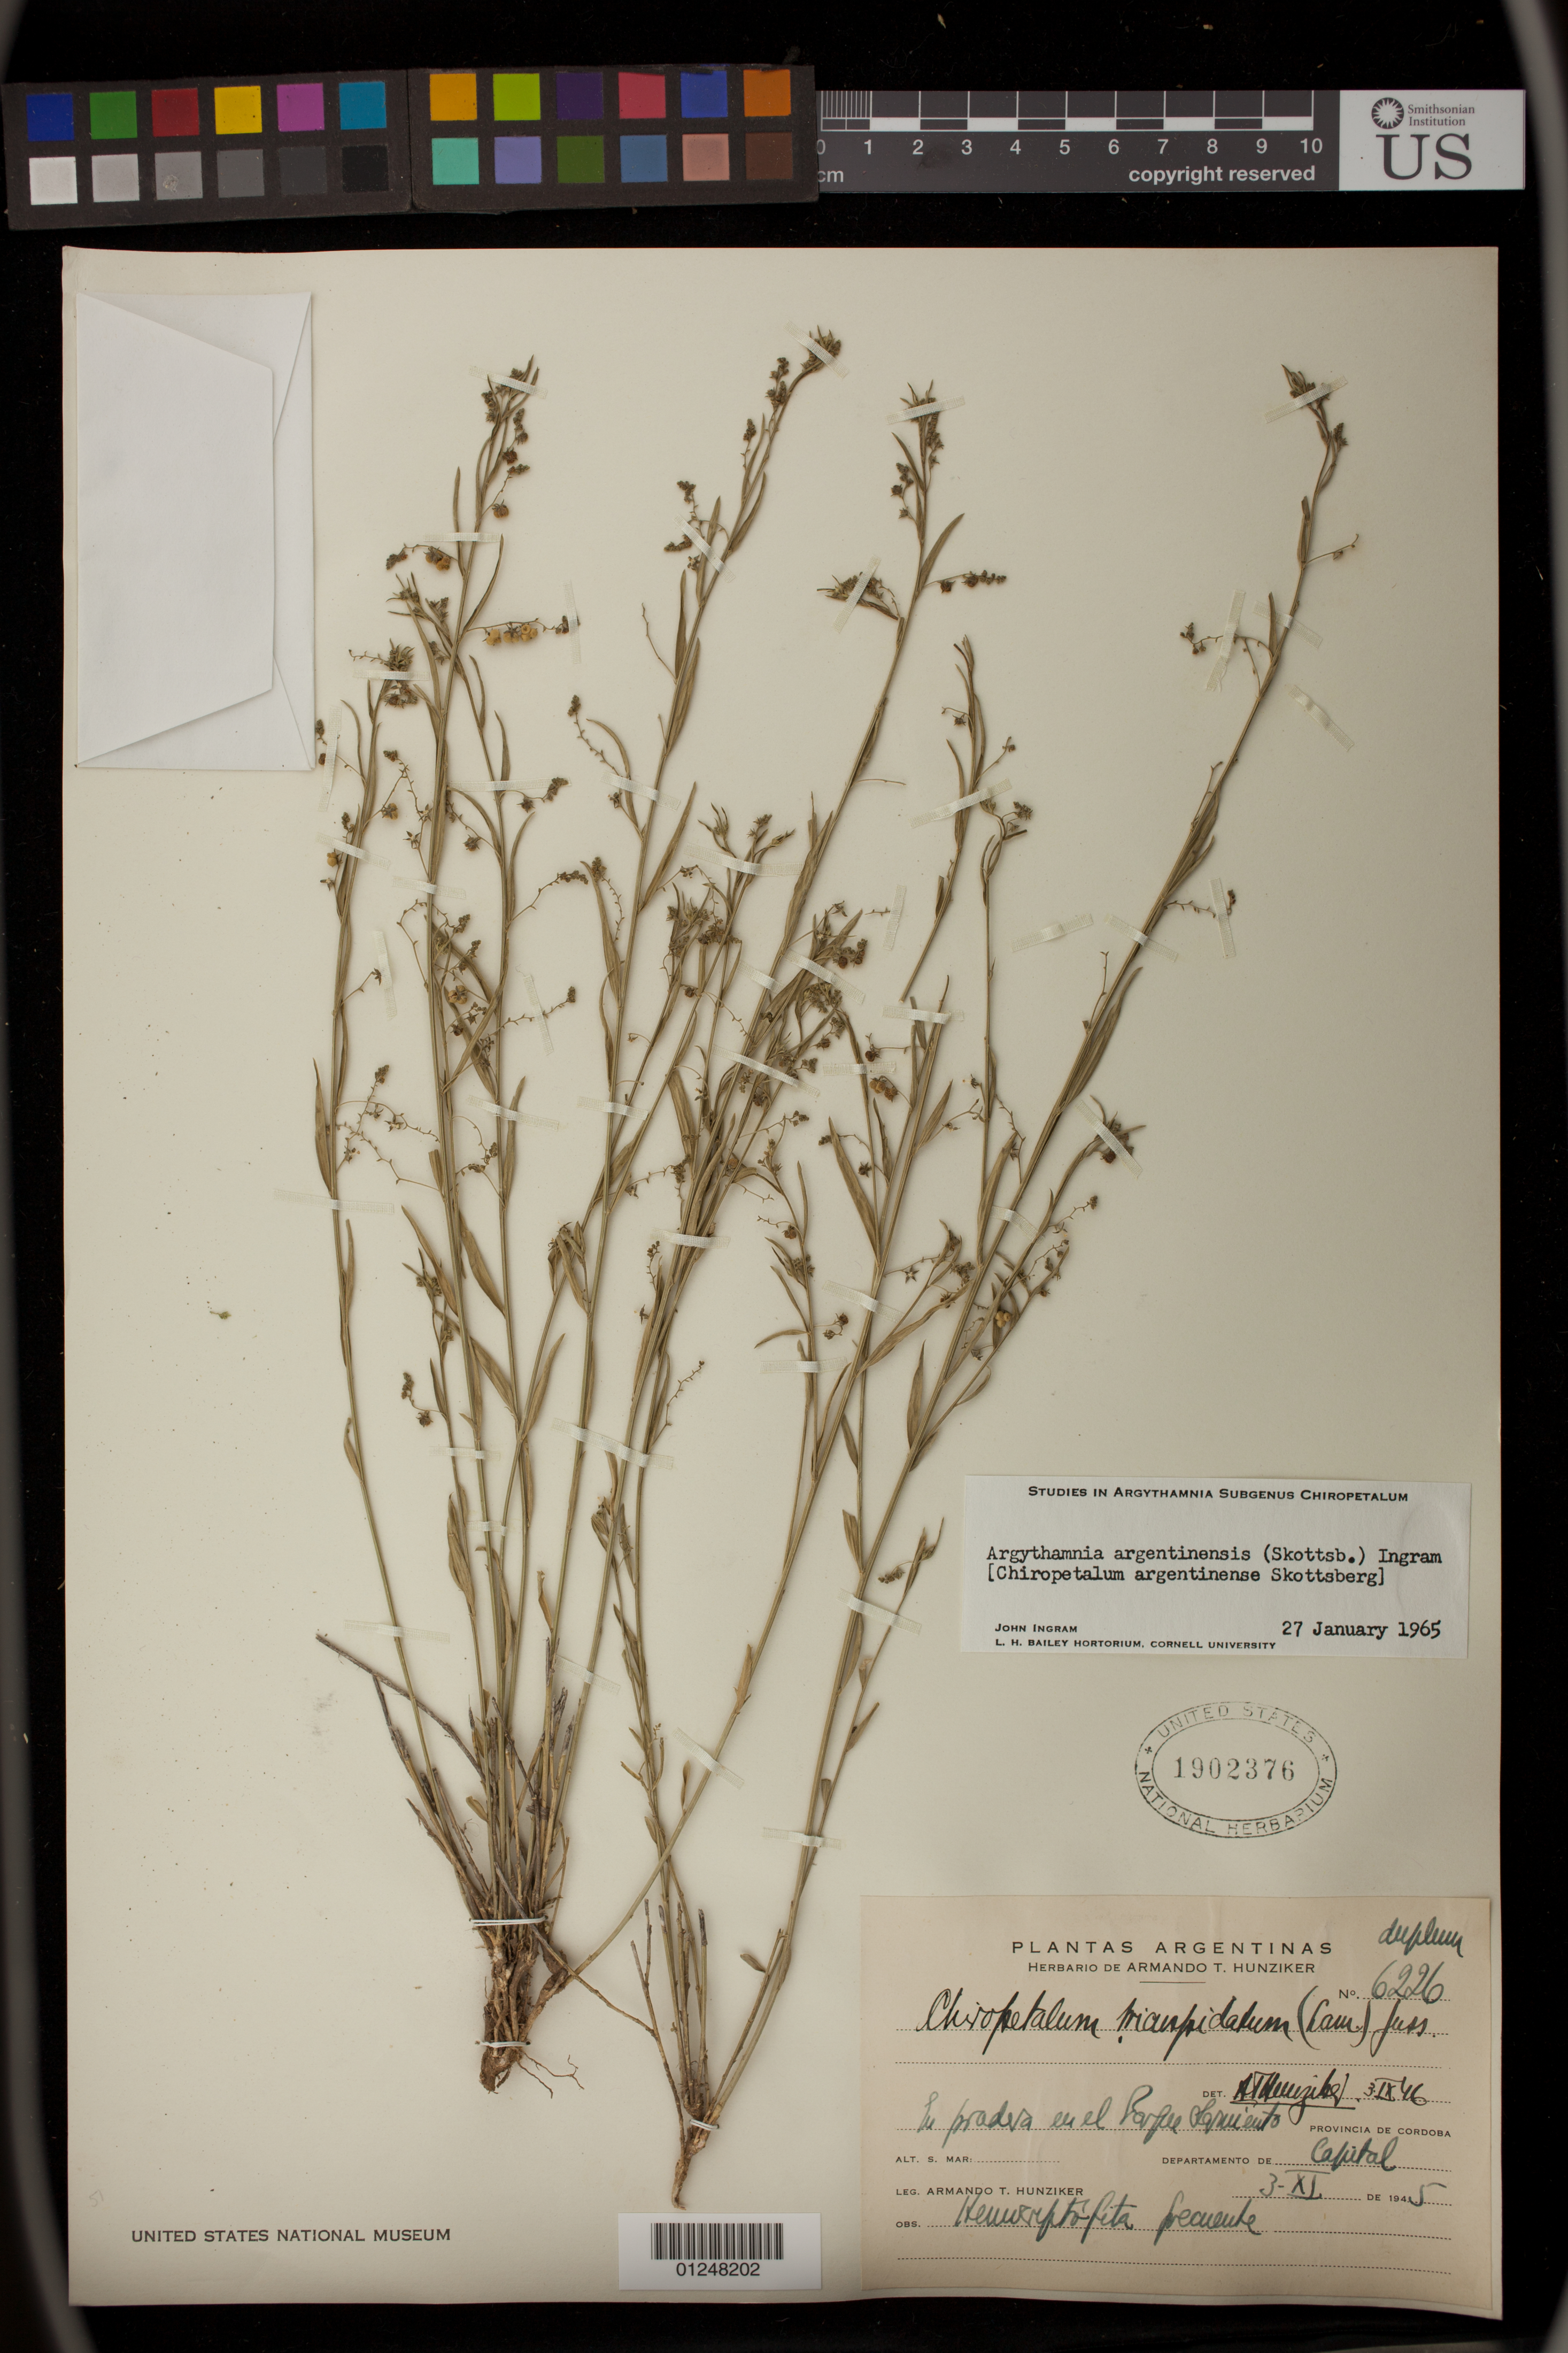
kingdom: Plantae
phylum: Tracheophyta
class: Magnoliopsida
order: Malpighiales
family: Euphorbiaceae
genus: Argythamnia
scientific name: Argythamnia argentinensis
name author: (Skottsb.) Allem & Irgang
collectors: A. T. Hunziker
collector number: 6226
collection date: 1945-11-03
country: Argentina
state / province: Cordoba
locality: Departamento de Capital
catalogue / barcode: US 1902376